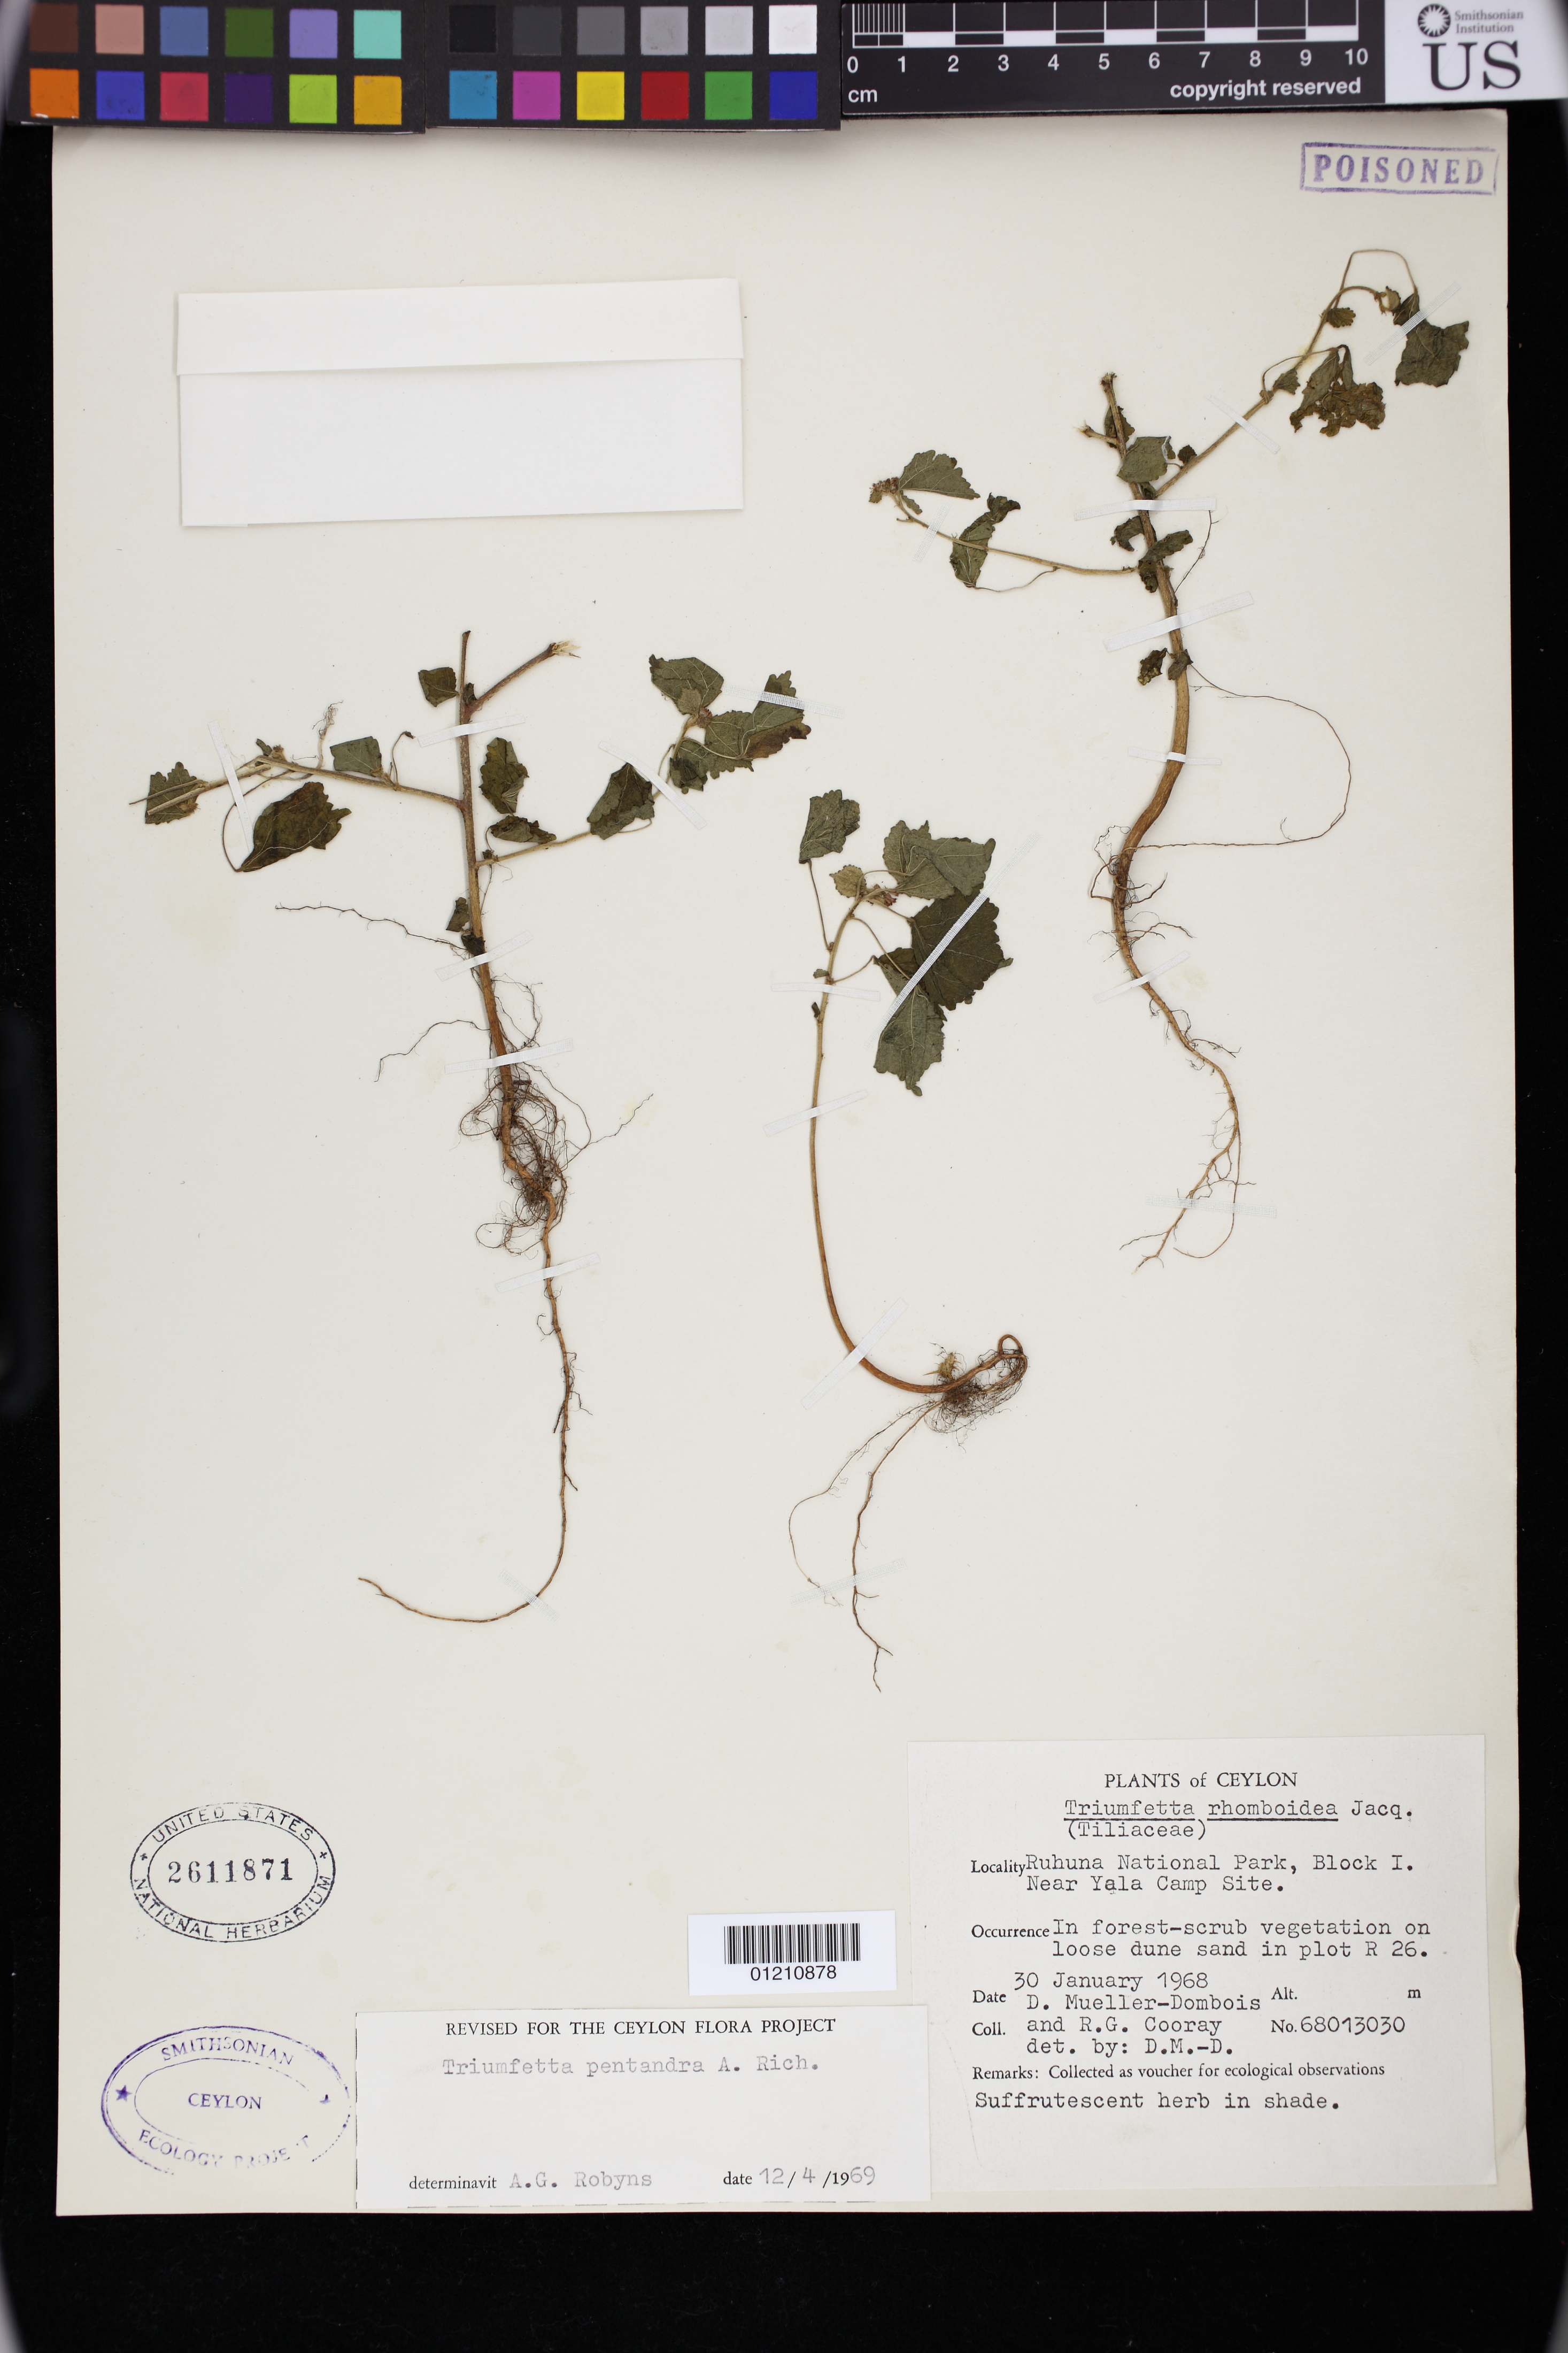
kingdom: Plantae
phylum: Tracheophyta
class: Magnoliopsida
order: Malvales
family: Malvaceae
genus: Triumfetta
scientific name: Triumfetta pentandra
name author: A. Rich.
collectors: D. Mueller-Dombois & R. Cooray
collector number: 68013030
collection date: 1968-01-30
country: Sri Lanka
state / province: Southern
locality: Yala National Camp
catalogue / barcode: US 2611871